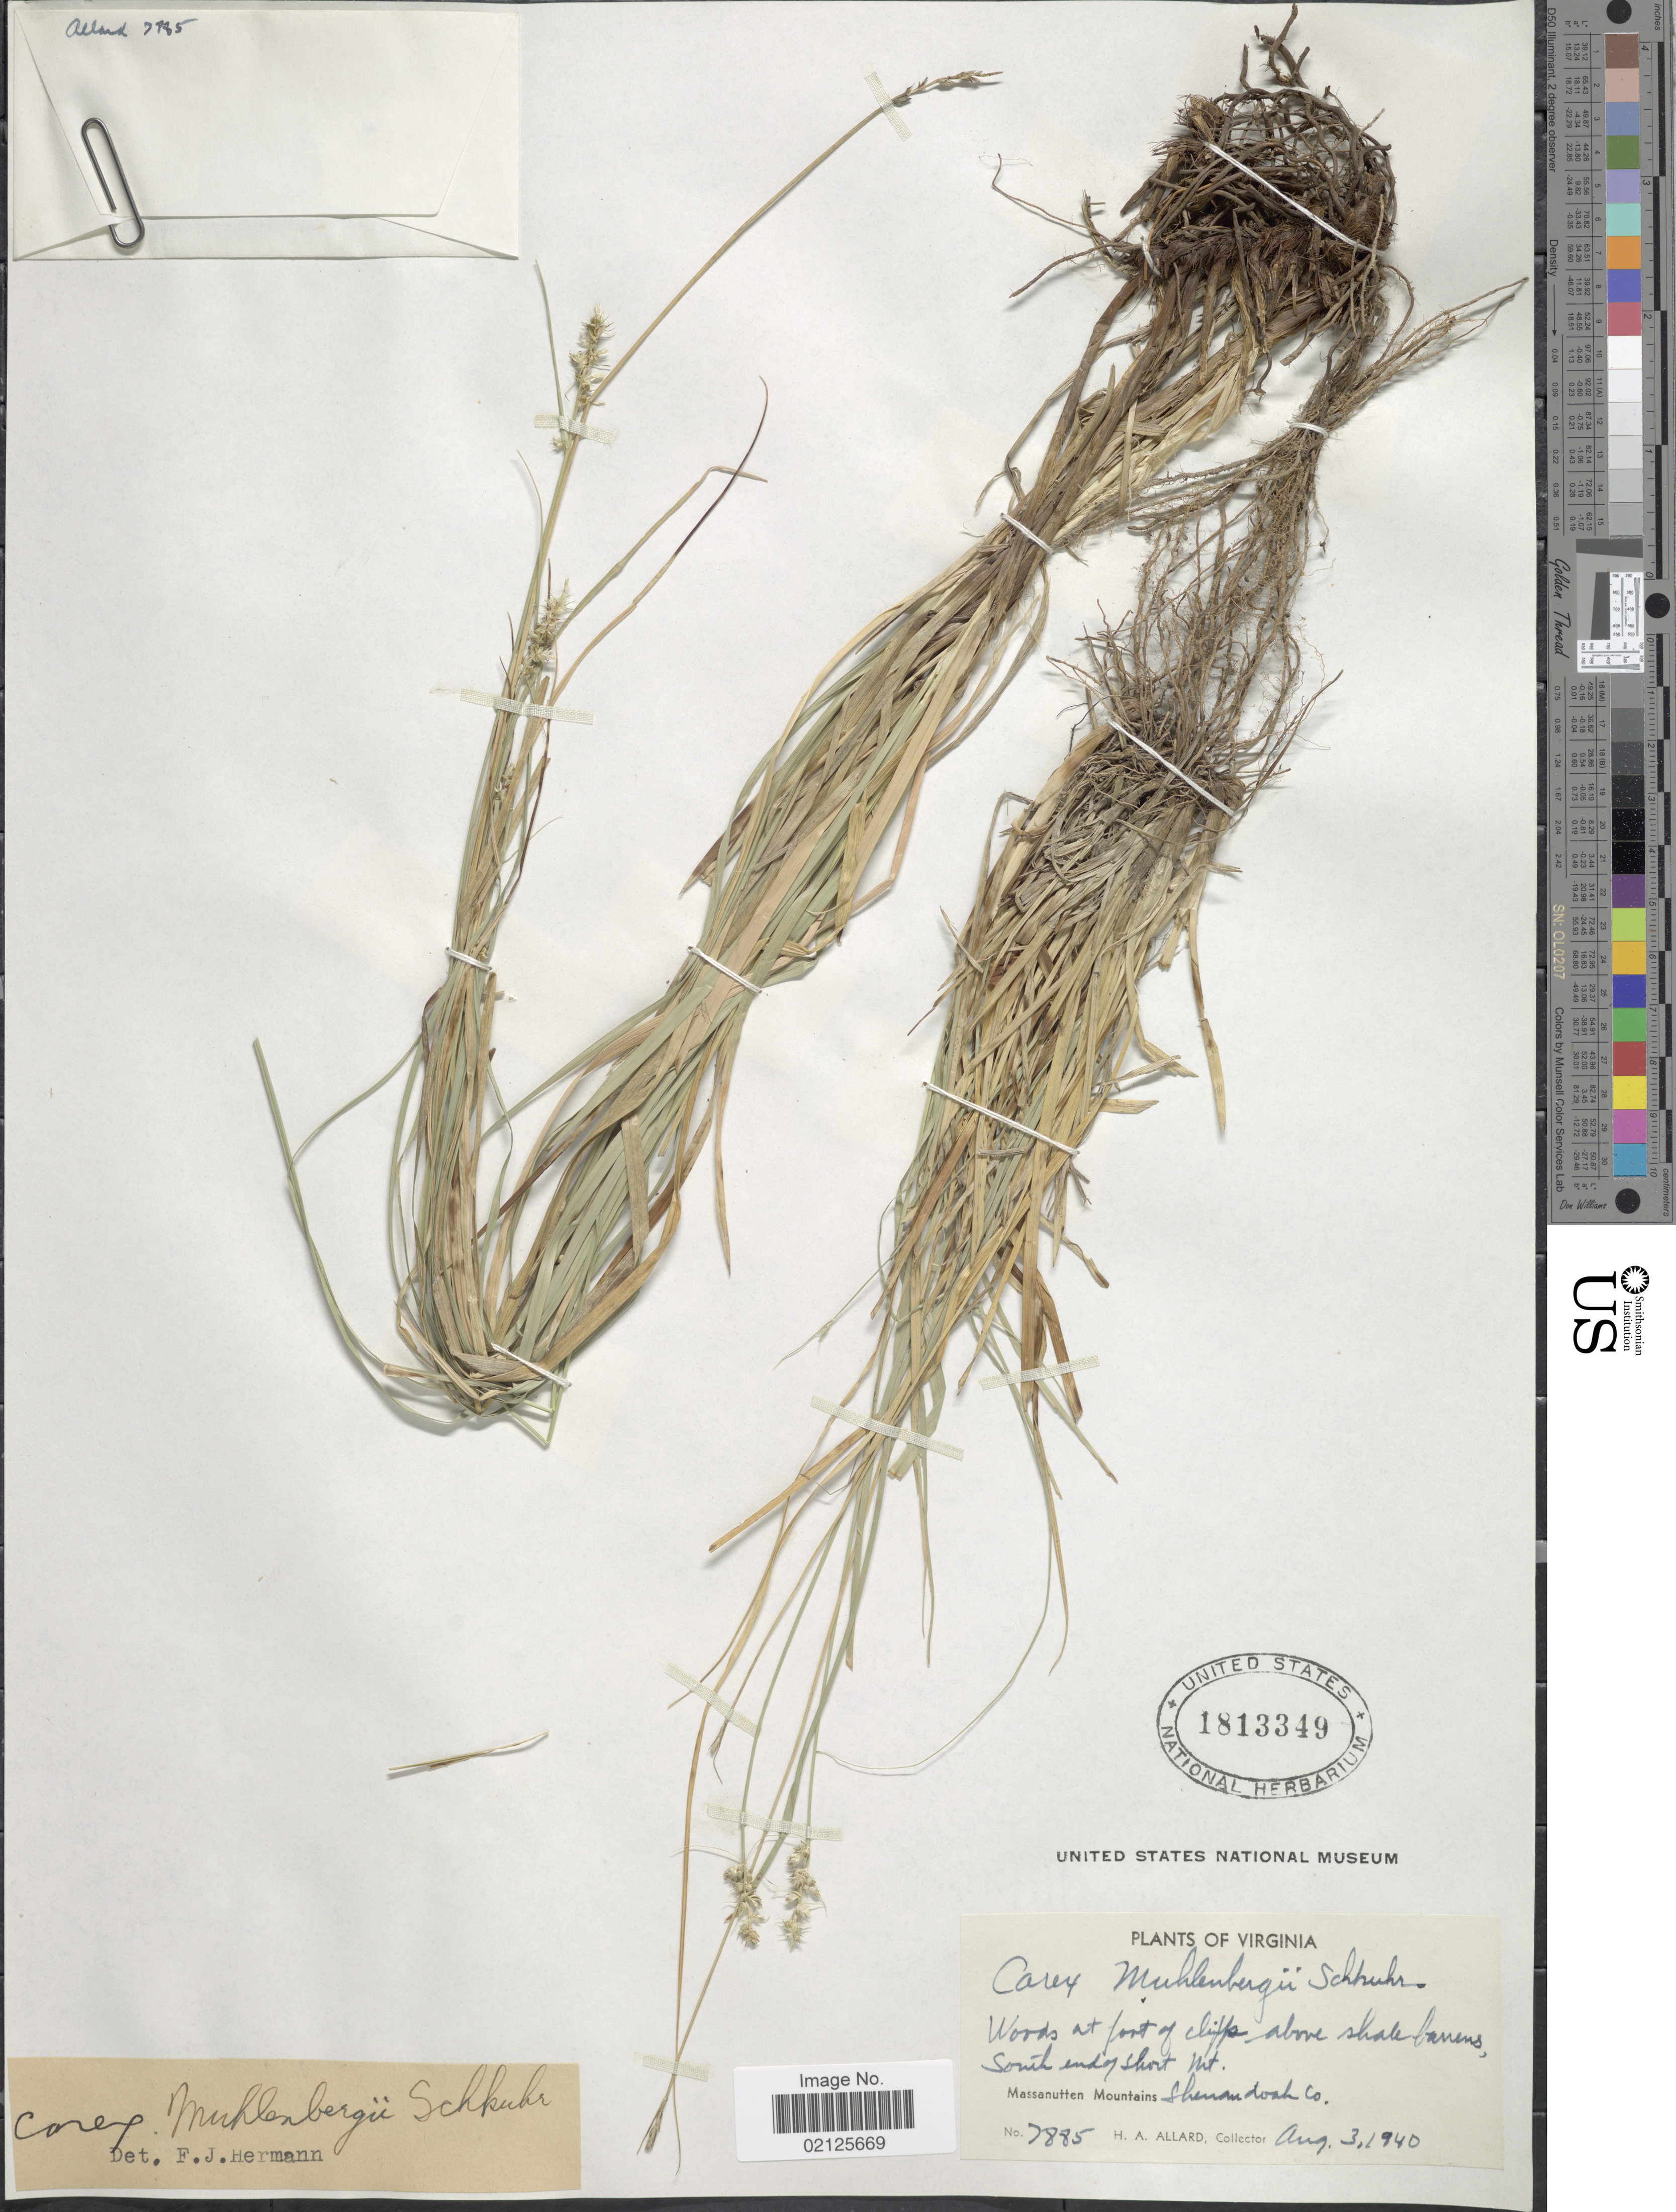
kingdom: Plantae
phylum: Tracheophyta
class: Liliopsida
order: Poales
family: Cyperaceae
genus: Carex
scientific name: Carex muehlenbergii var. enervis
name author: Boott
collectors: H. A. Allard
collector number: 7885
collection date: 1940-08-03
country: United States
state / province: Virginia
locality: Woods at foot of cliffs above shale barrens, south end of short Mt. Massanutten Mountains, Shenandoah Co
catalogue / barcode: US 1813349